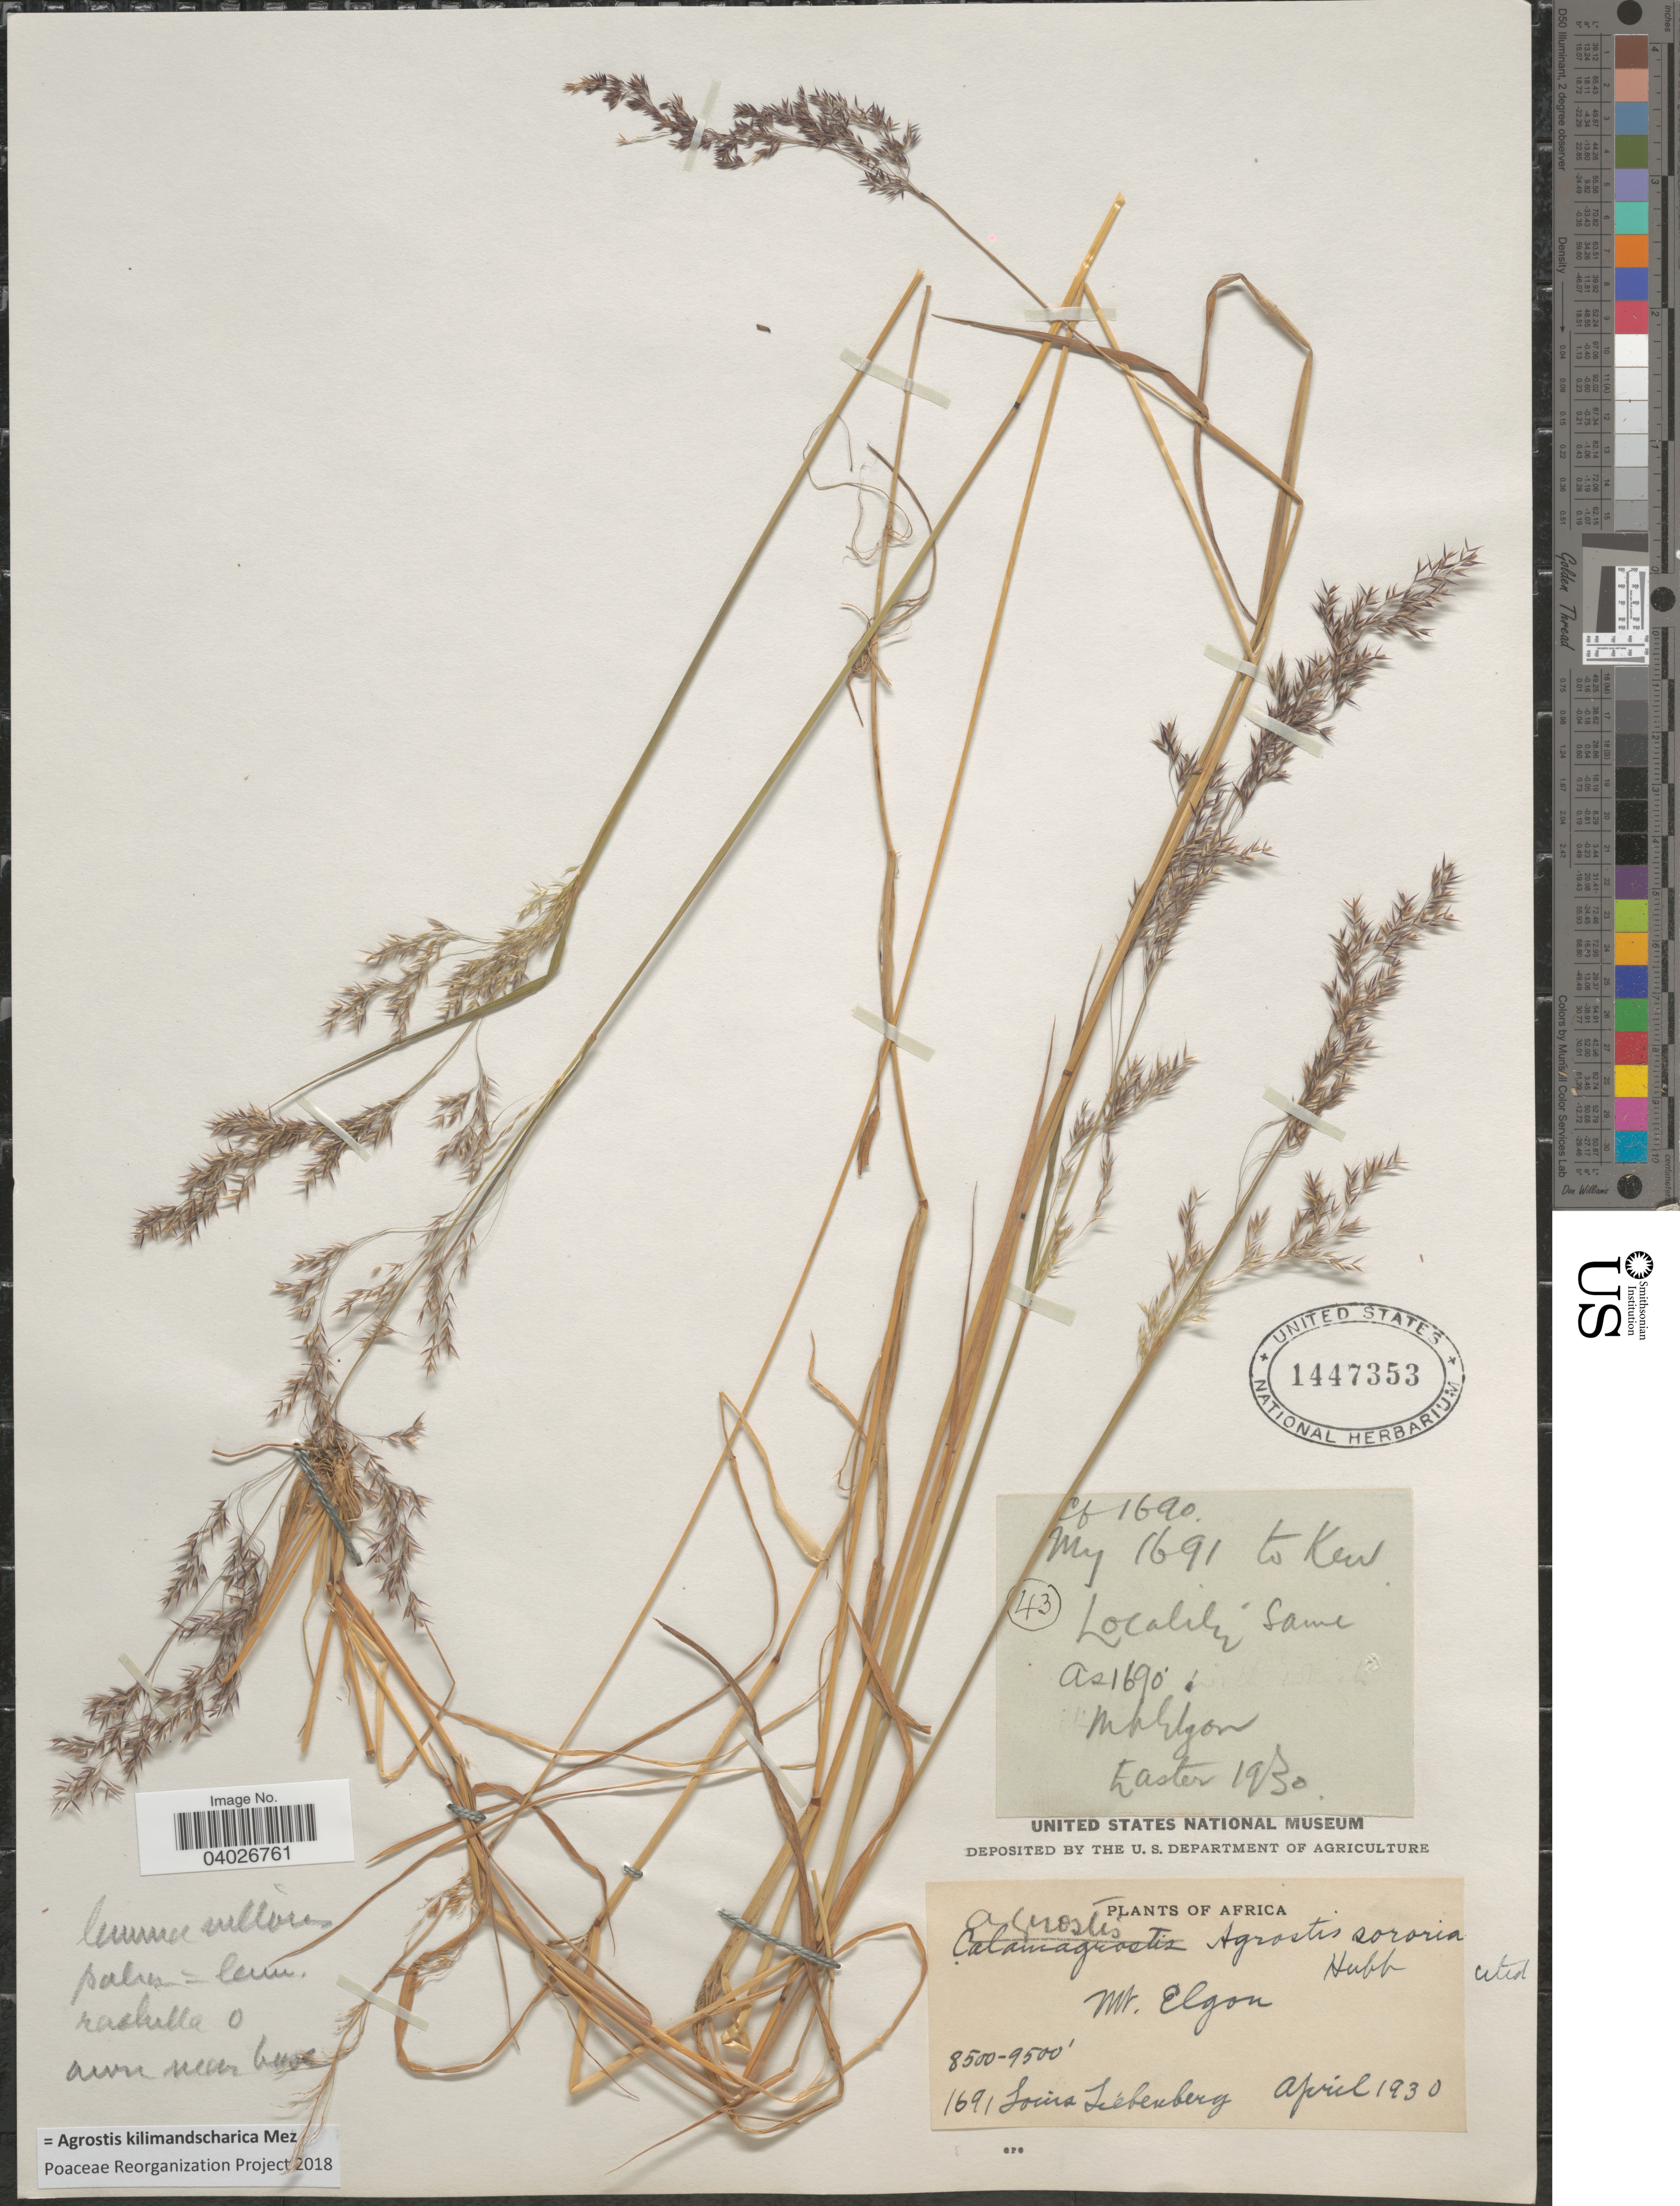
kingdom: Plantae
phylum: Tracheophyta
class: Liliopsida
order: Poales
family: Poaceae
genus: Agrostis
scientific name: Agrostis kilimandscharica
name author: Mez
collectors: L. Liebenberg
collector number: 1691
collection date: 1930-04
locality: Africa. Mt. Elgon.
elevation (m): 2591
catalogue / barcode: US 1447353